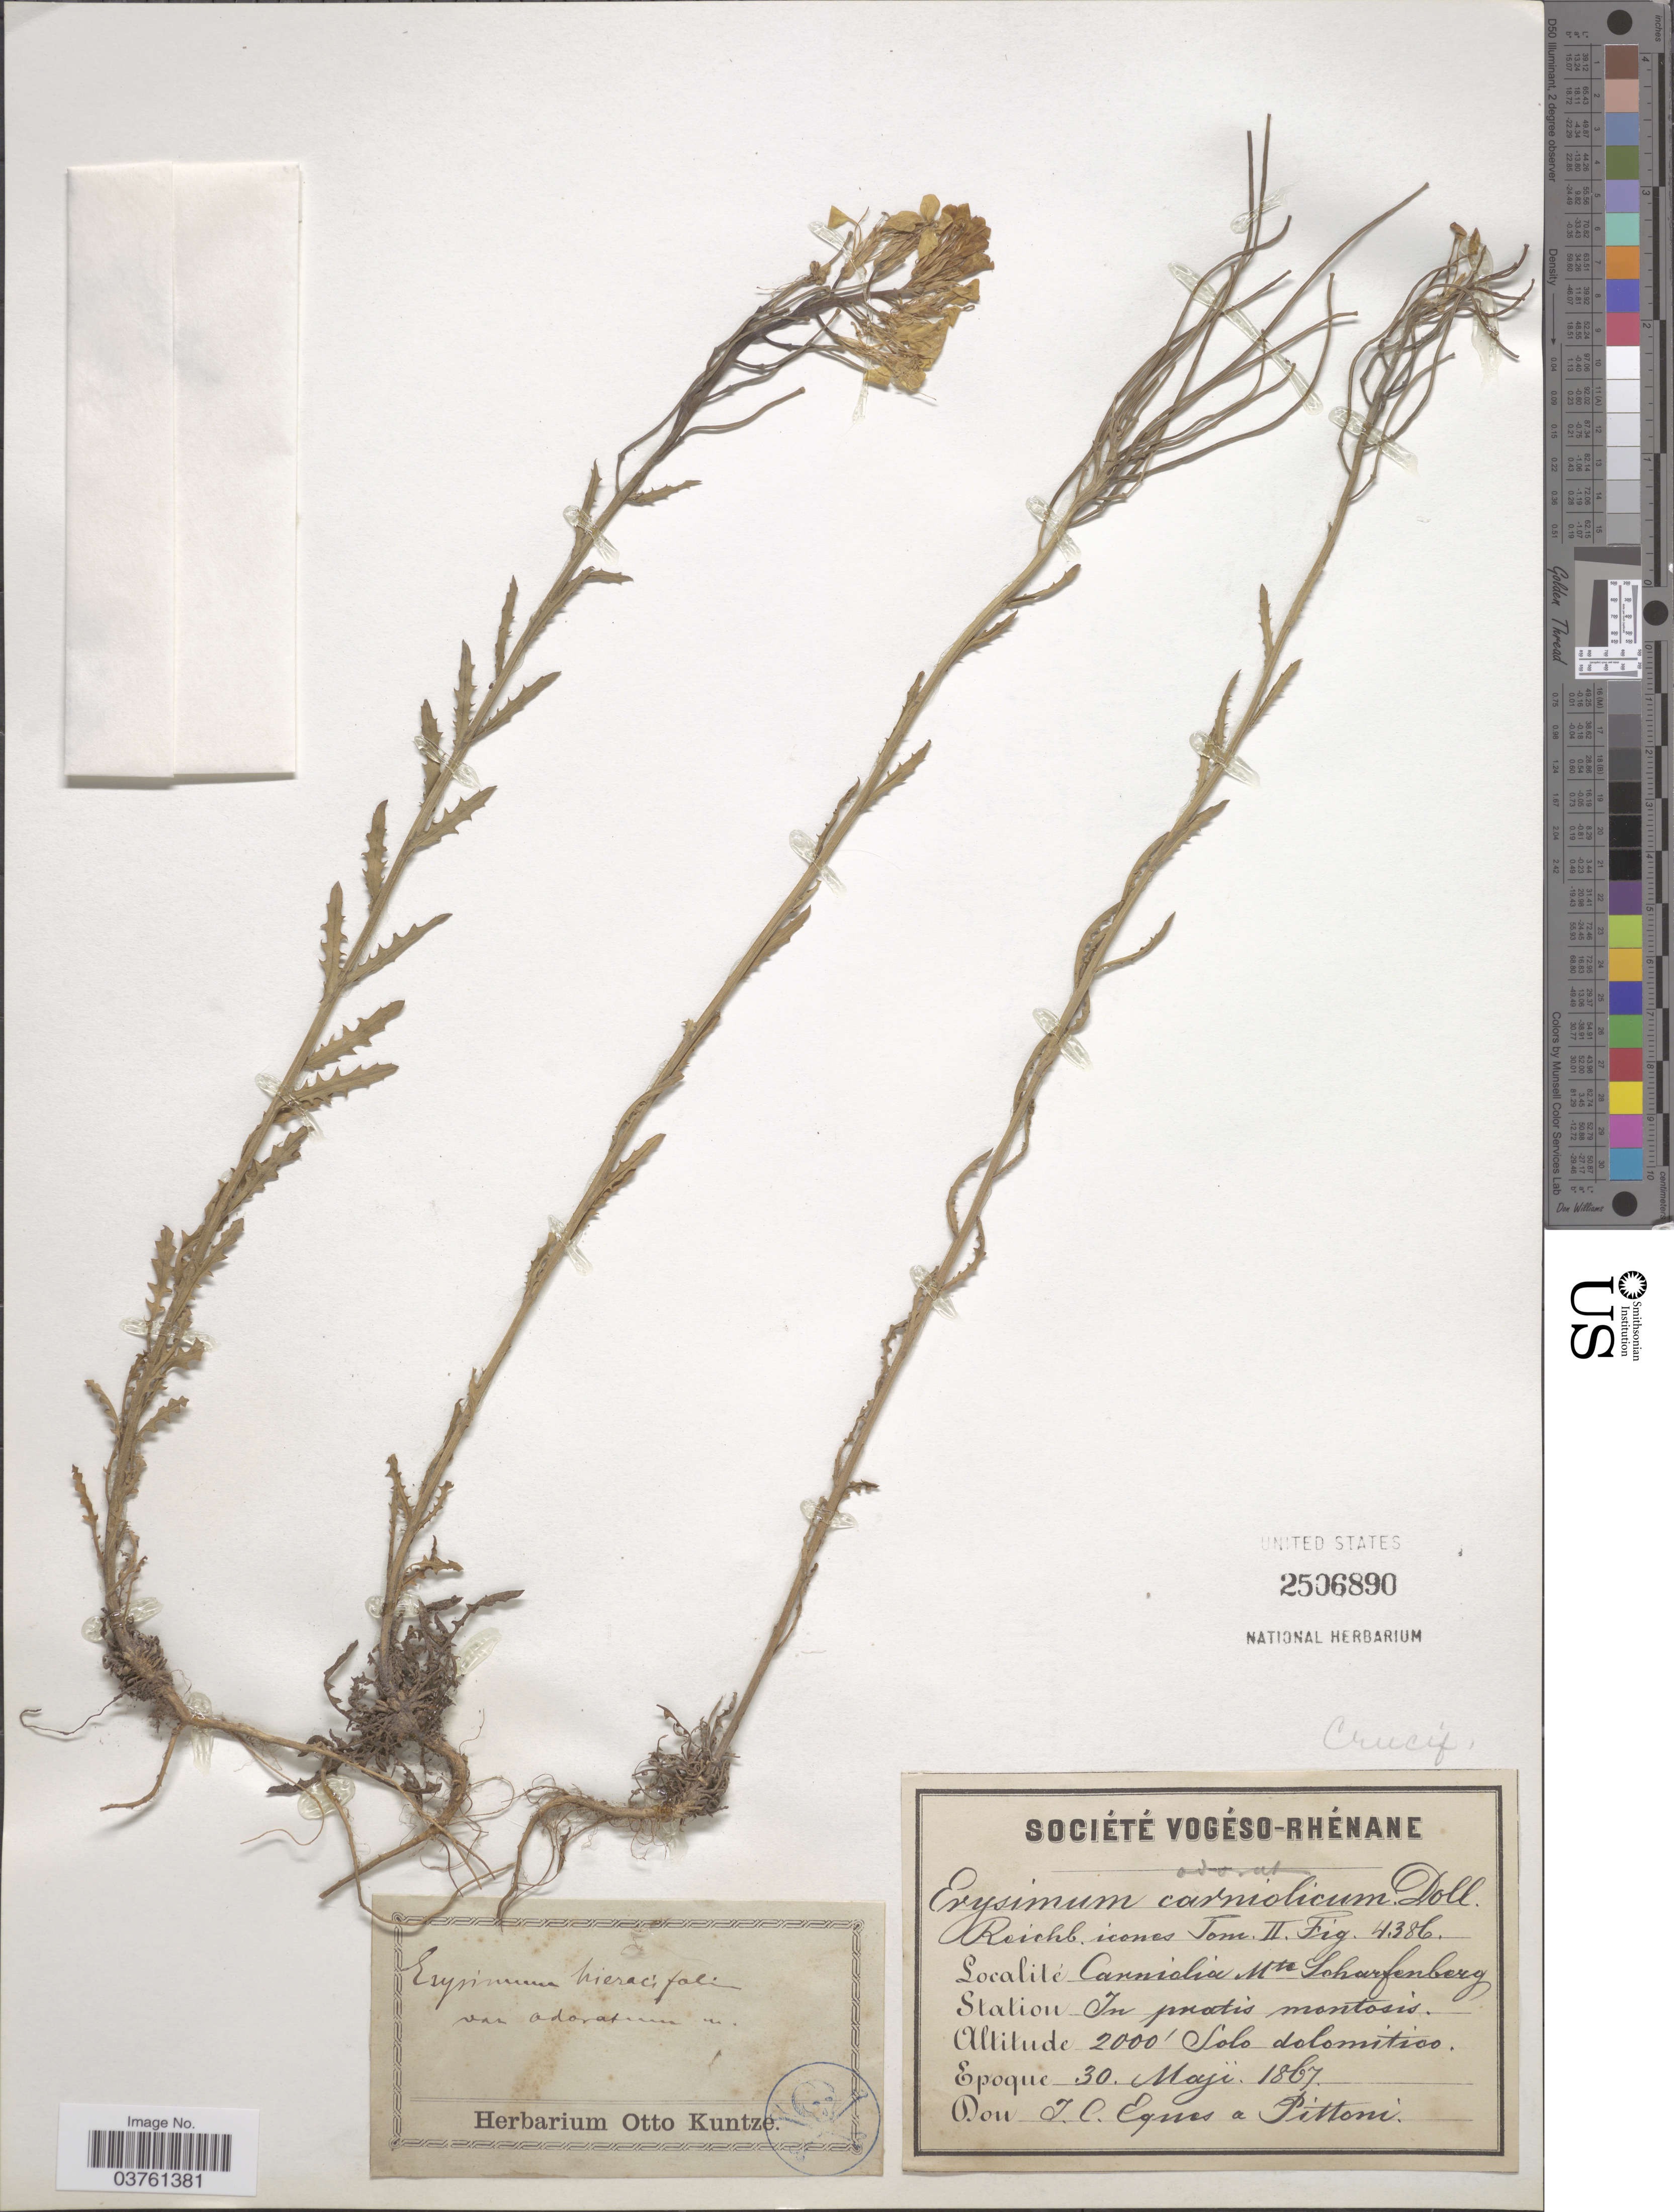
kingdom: Plantae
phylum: Tracheophyta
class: Magnoliopsida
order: Brassicales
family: Brassicaceae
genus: Erysimum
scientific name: Erysimum hieraciifolium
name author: L.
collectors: J. Eques & Pittoni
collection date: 1867-05-30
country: Slovenia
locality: Carniolia Mts. Scharfenberg. Station In pratis montosis.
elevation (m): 610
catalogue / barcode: US 2506890